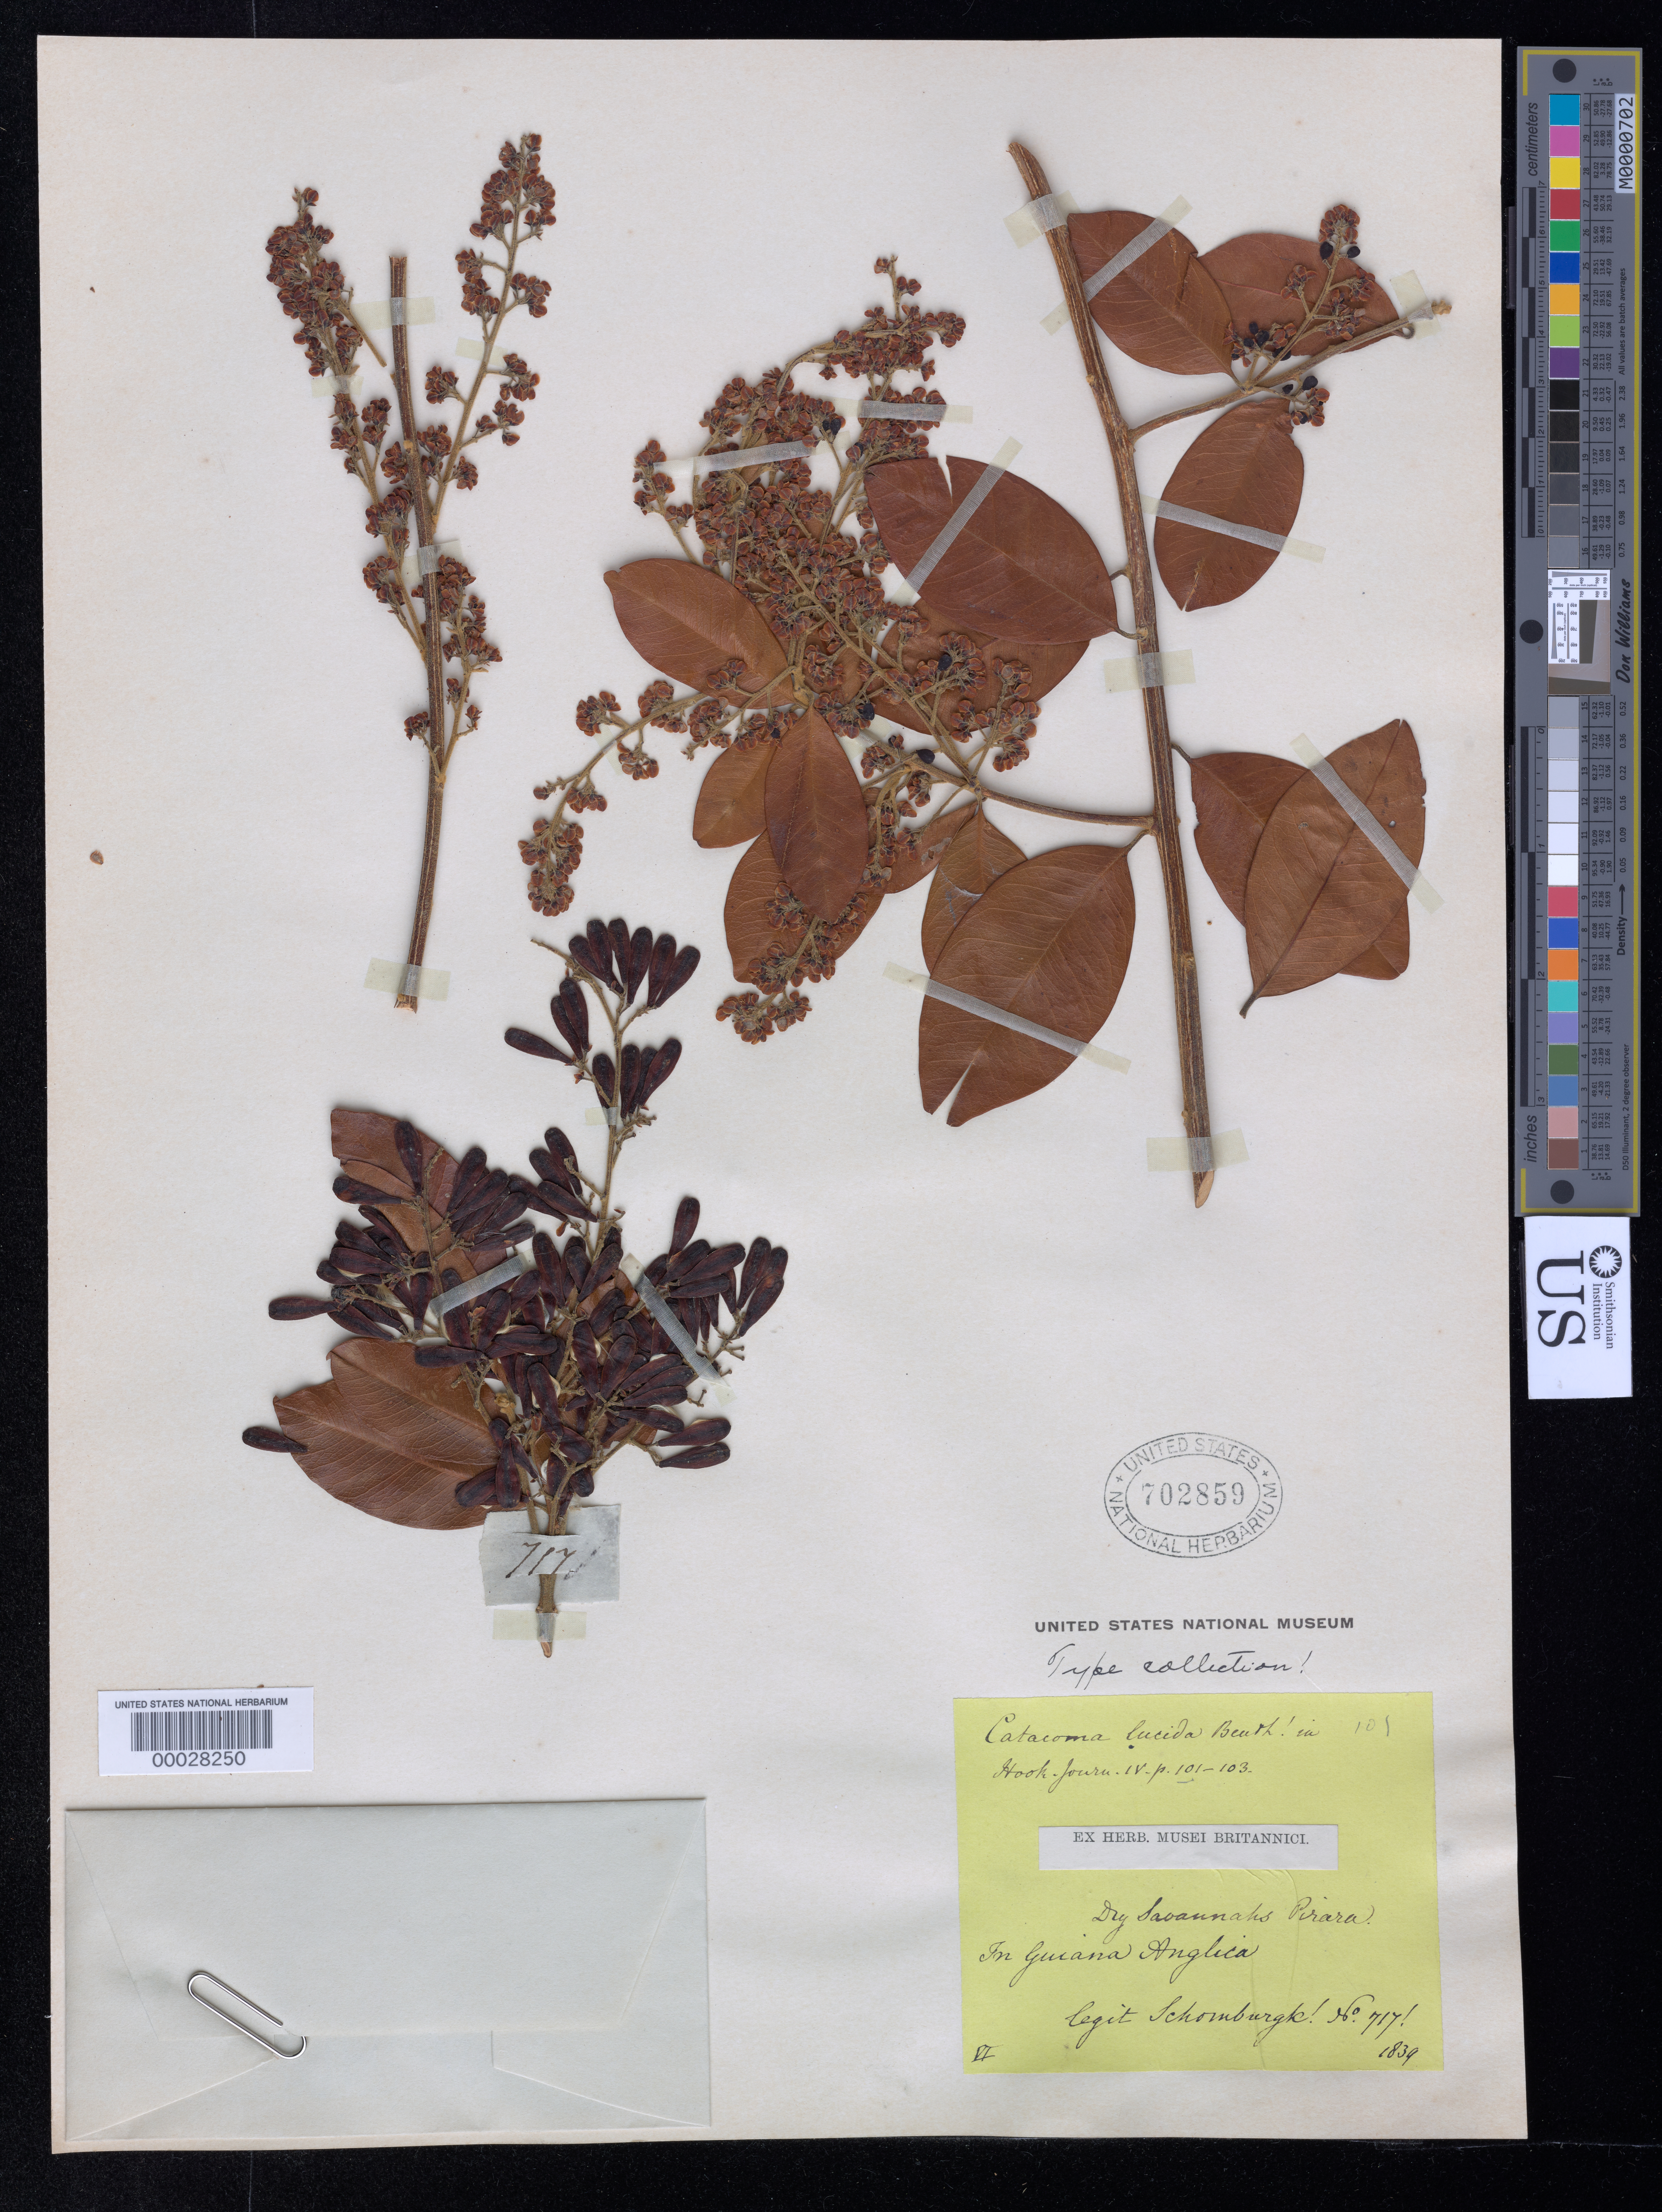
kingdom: Plantae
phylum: Tracheophyta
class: Magnoliopsida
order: Fabales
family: Polygalaceae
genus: Catocoma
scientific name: Catocoma lucida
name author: Benth.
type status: Isotype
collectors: M. R. Schomburgk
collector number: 717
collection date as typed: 1839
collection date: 1839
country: Guyana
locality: Pirara;(country as "British Guiana").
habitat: Dry Savannahs.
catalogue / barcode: US 702859